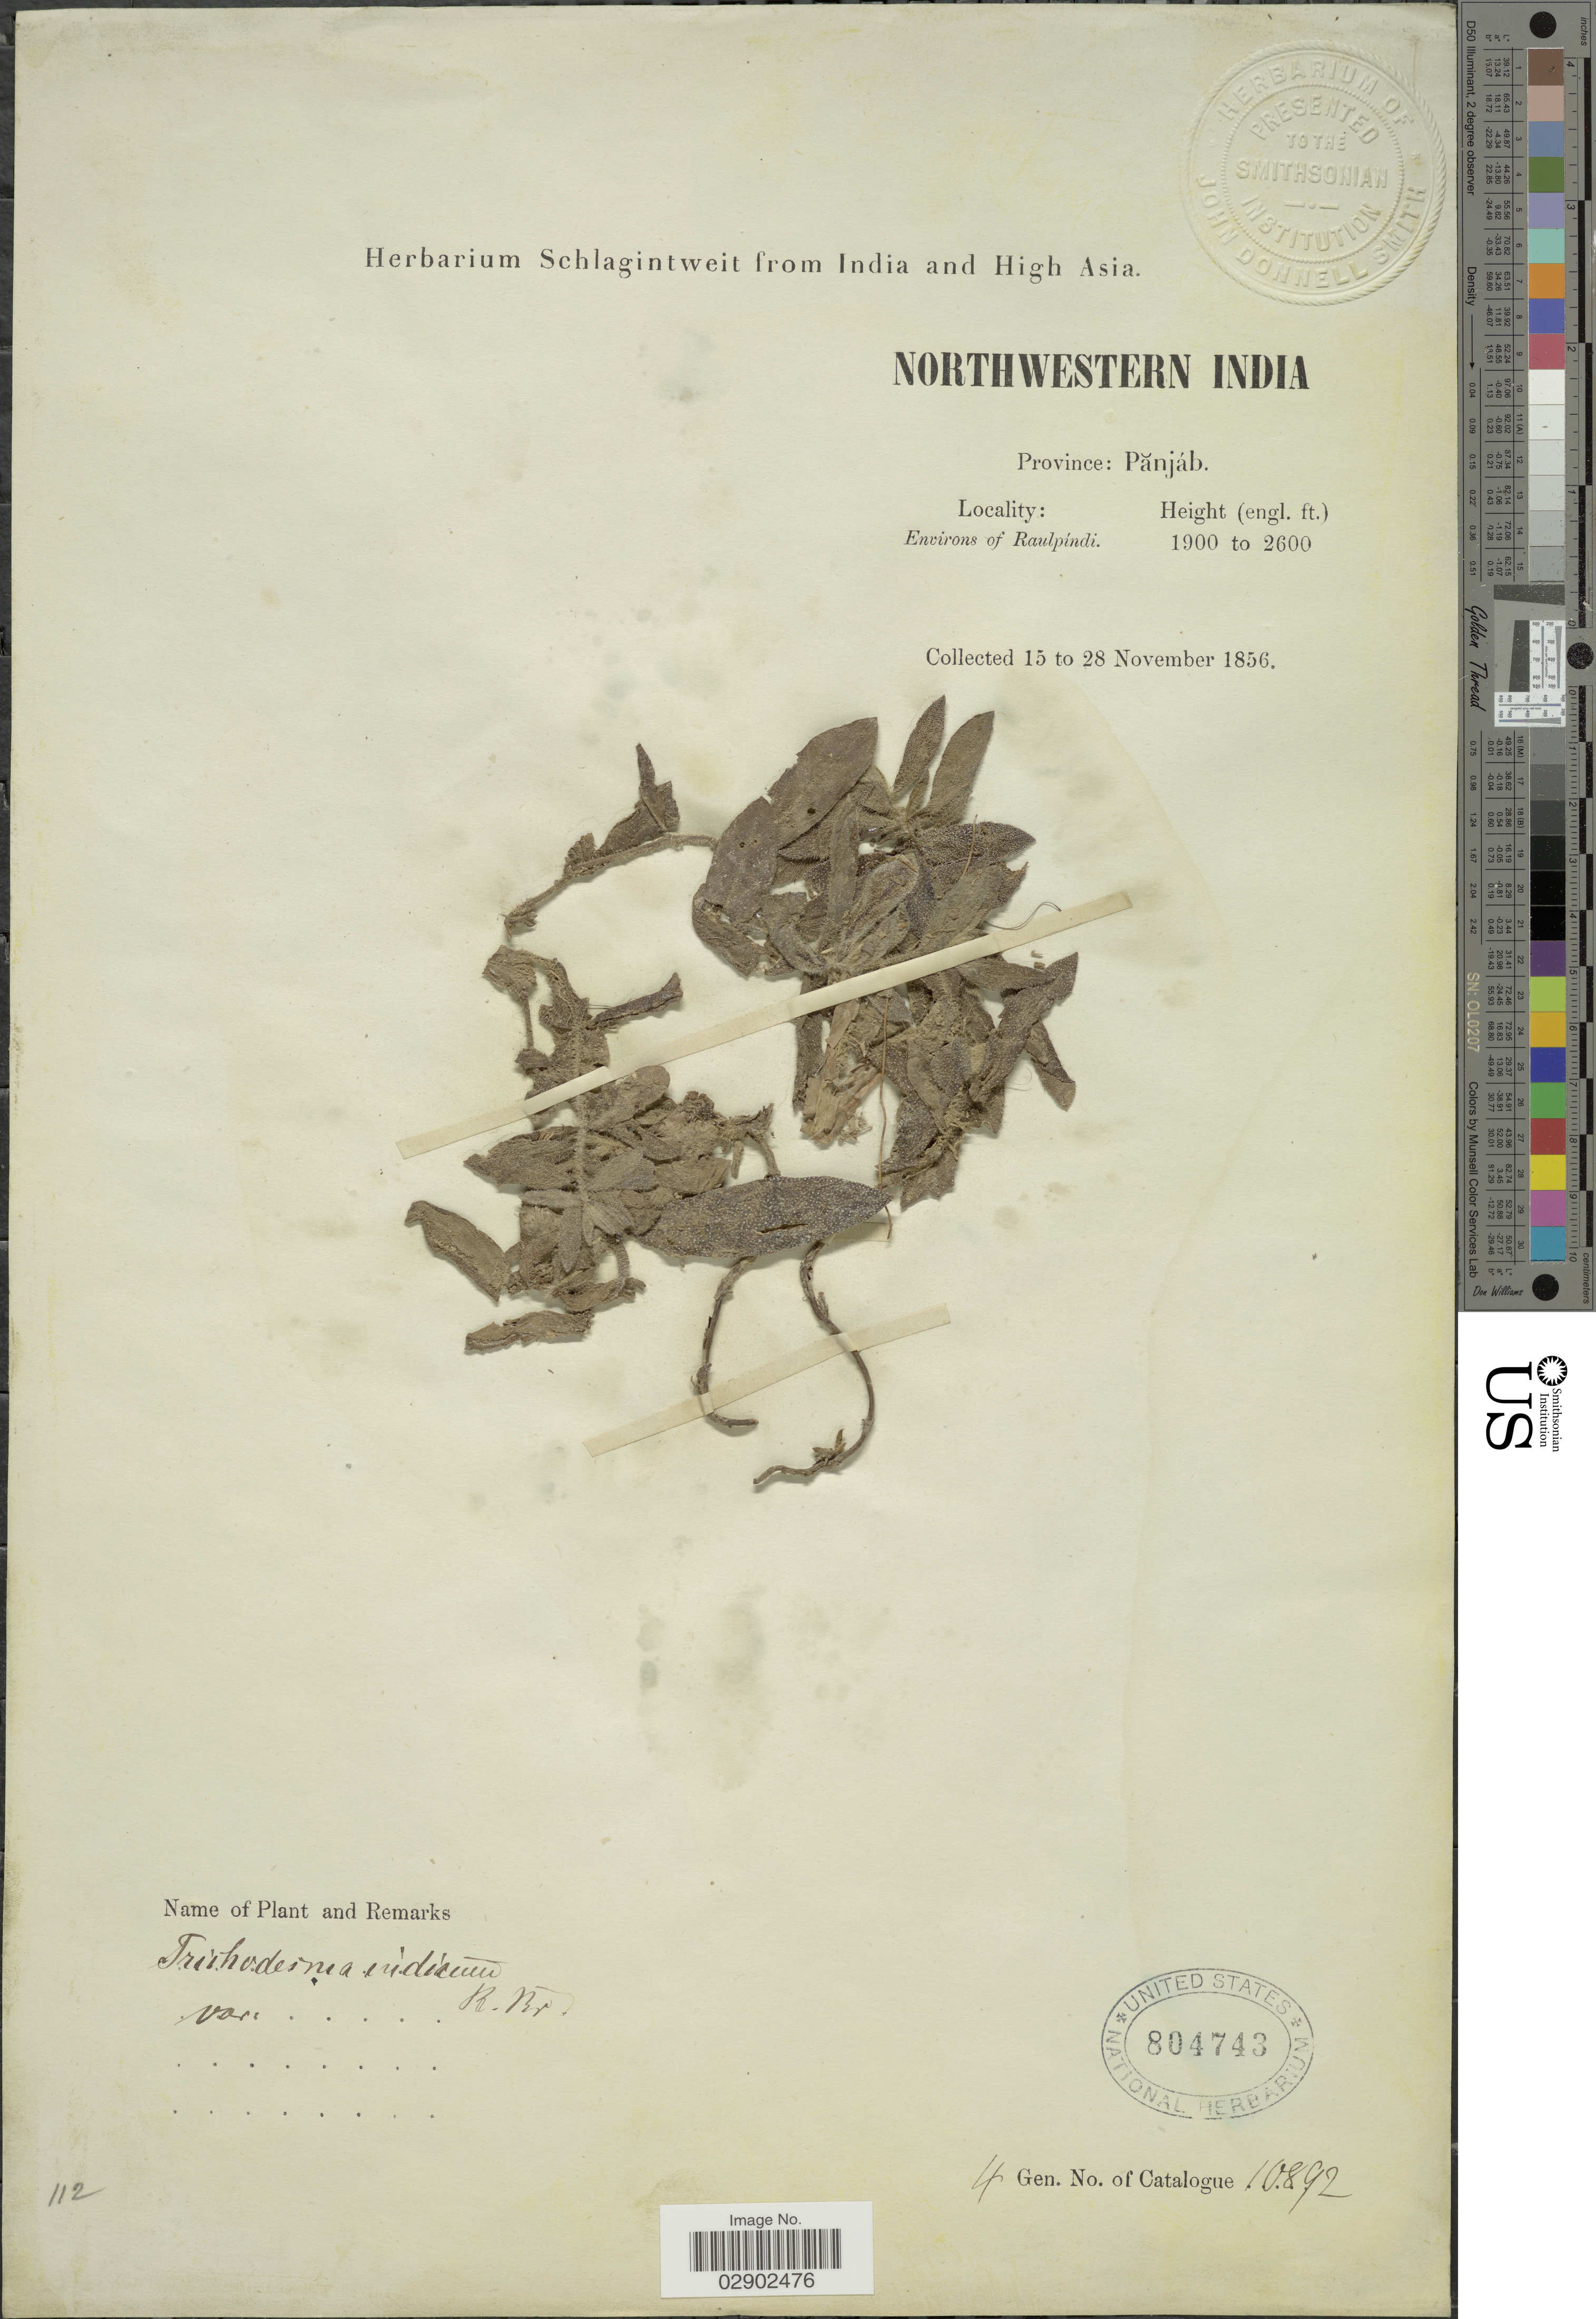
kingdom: Plantae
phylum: Tracheophyta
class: Magnoliopsida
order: Boraginales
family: Boraginaceae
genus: Trichodesma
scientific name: Trichodesma indicum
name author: (L.) Lehm.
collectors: ex herb. Schlagintweit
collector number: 10892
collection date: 1856-11-15/1856-11-28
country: India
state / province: Punjab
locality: Northwestern India. Province: Panjáb. Environs of Raulpíndi.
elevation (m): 579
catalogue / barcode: US 804743